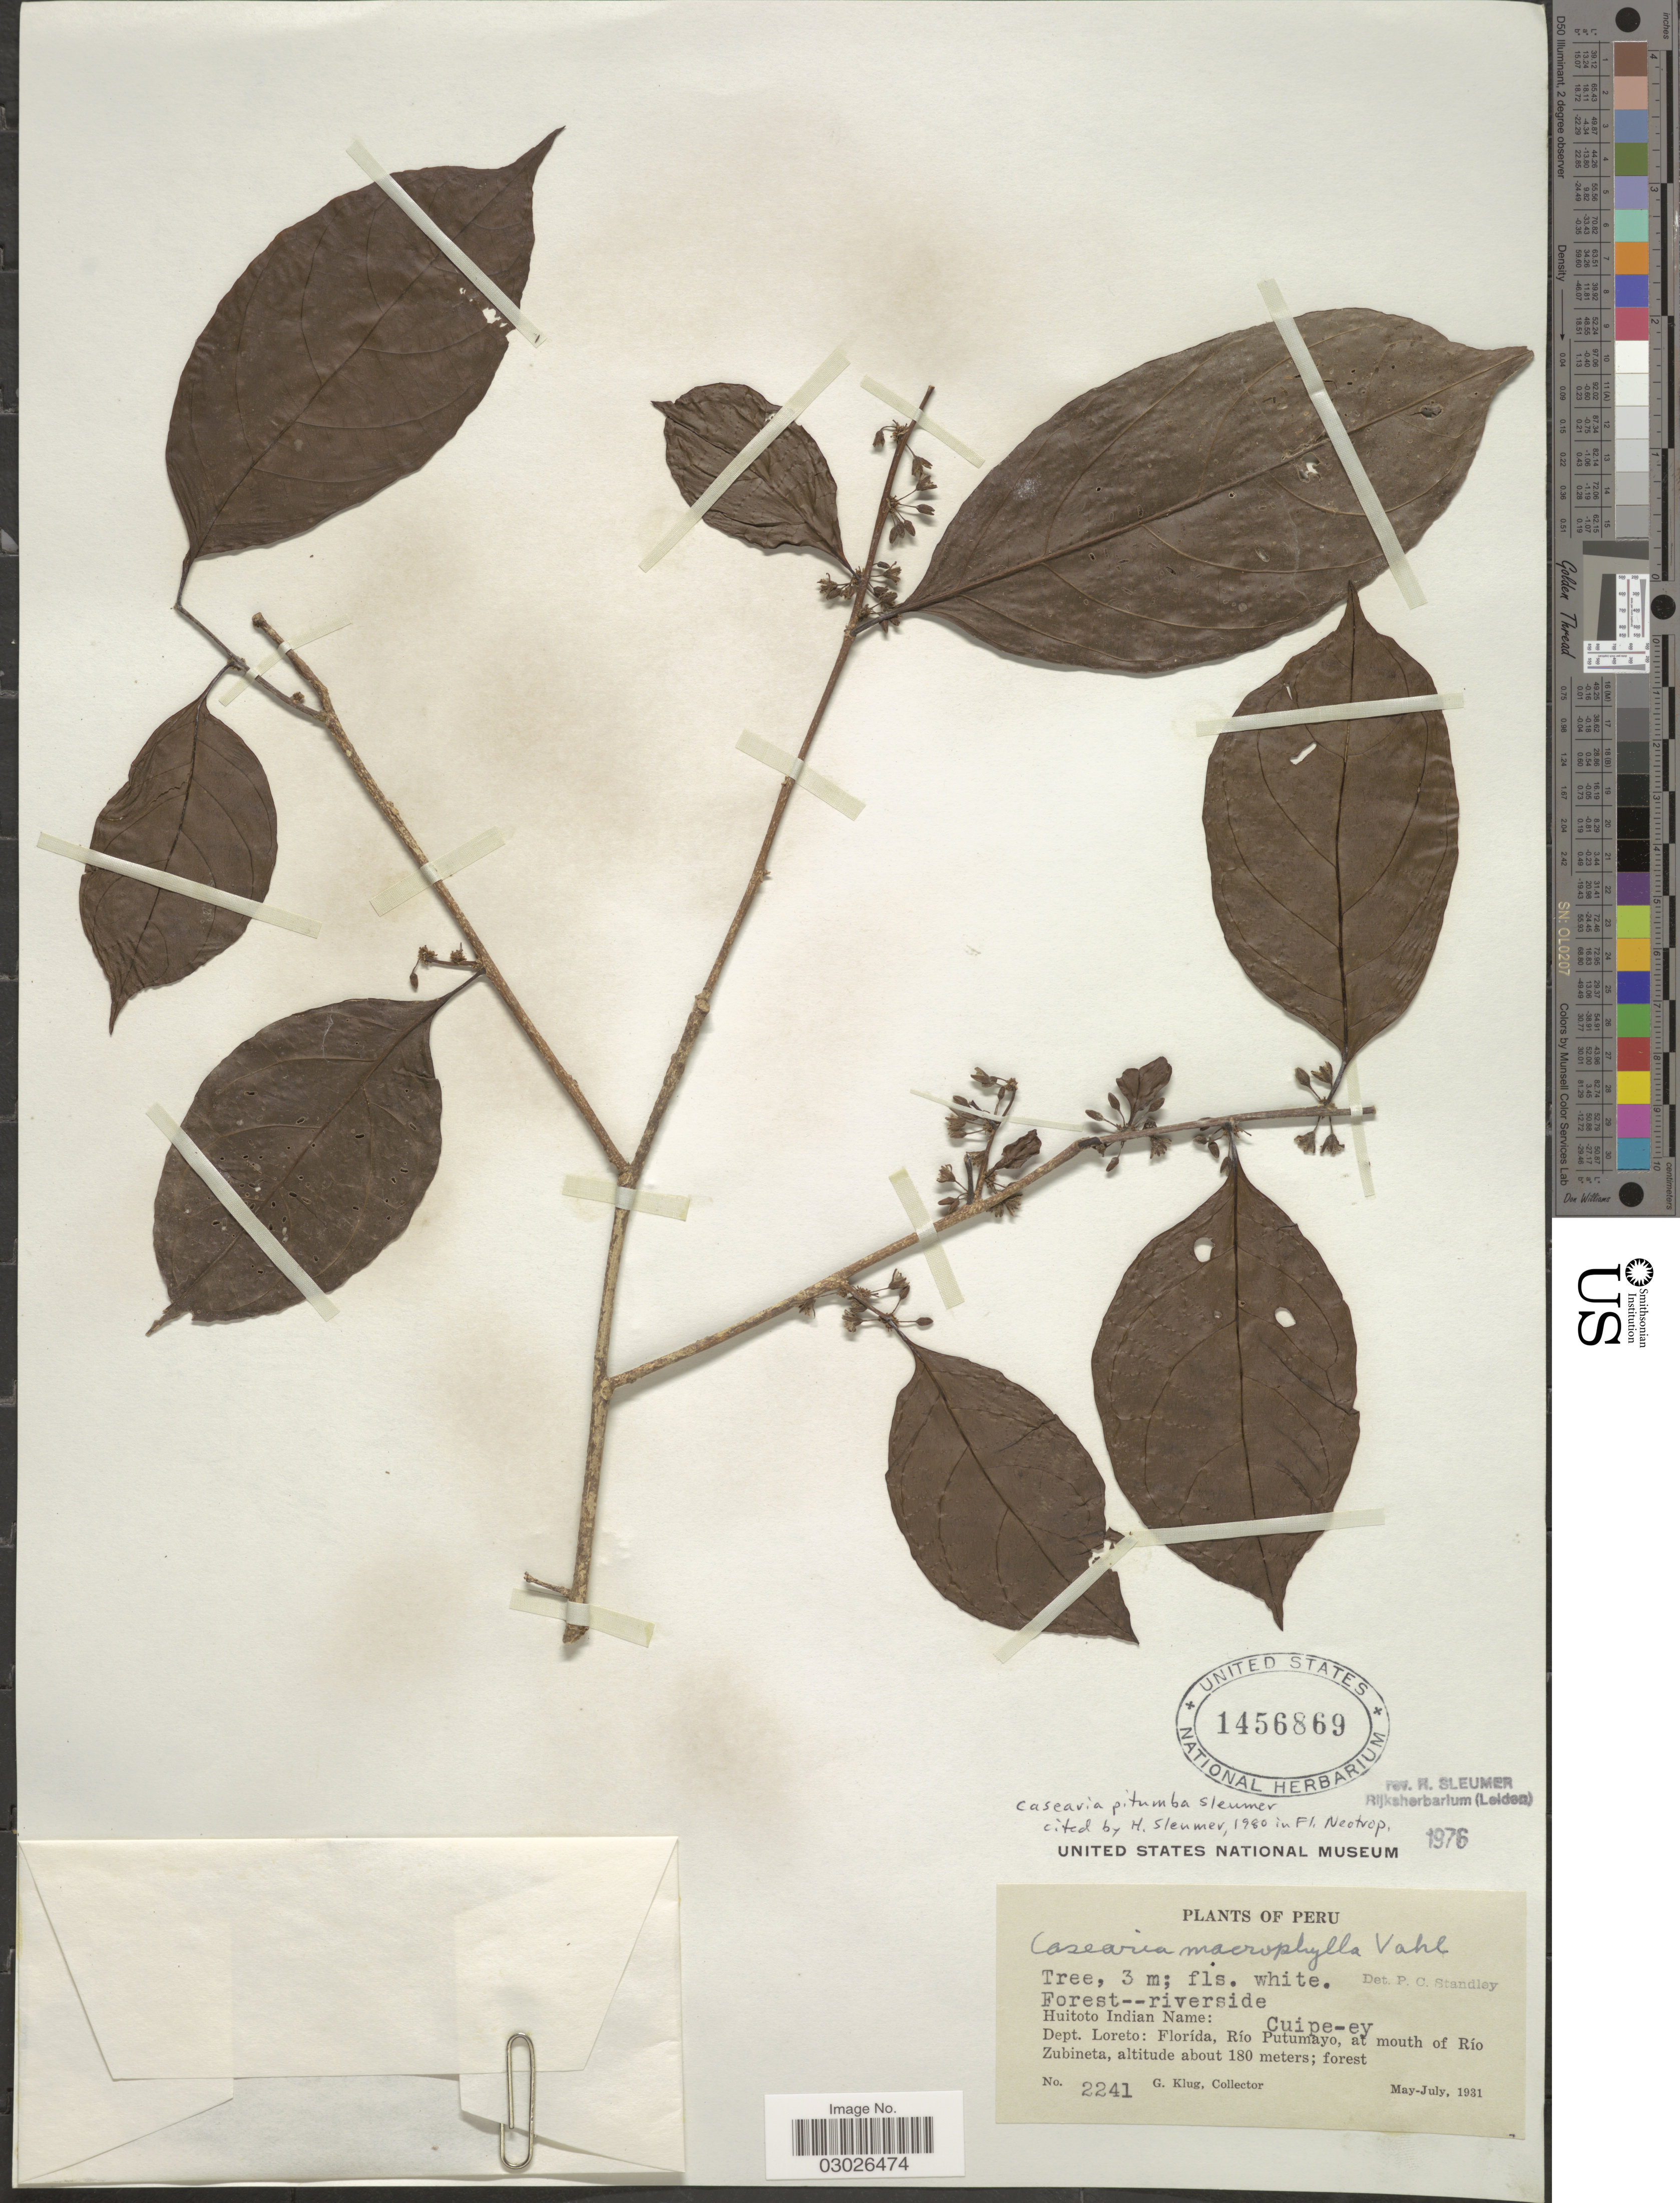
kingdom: Plantae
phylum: Tracheophyta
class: Magnoliopsida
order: Malpighiales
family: Salicaceae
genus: Casearia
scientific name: Casearia pitumba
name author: Sleumer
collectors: G. Klug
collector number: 2241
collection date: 1931-05/1931-07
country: Peru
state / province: Loreto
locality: Dept. Loreto: Florída, Río Putumayo, at mouth of Río Zubineta.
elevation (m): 180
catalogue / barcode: US 1456869